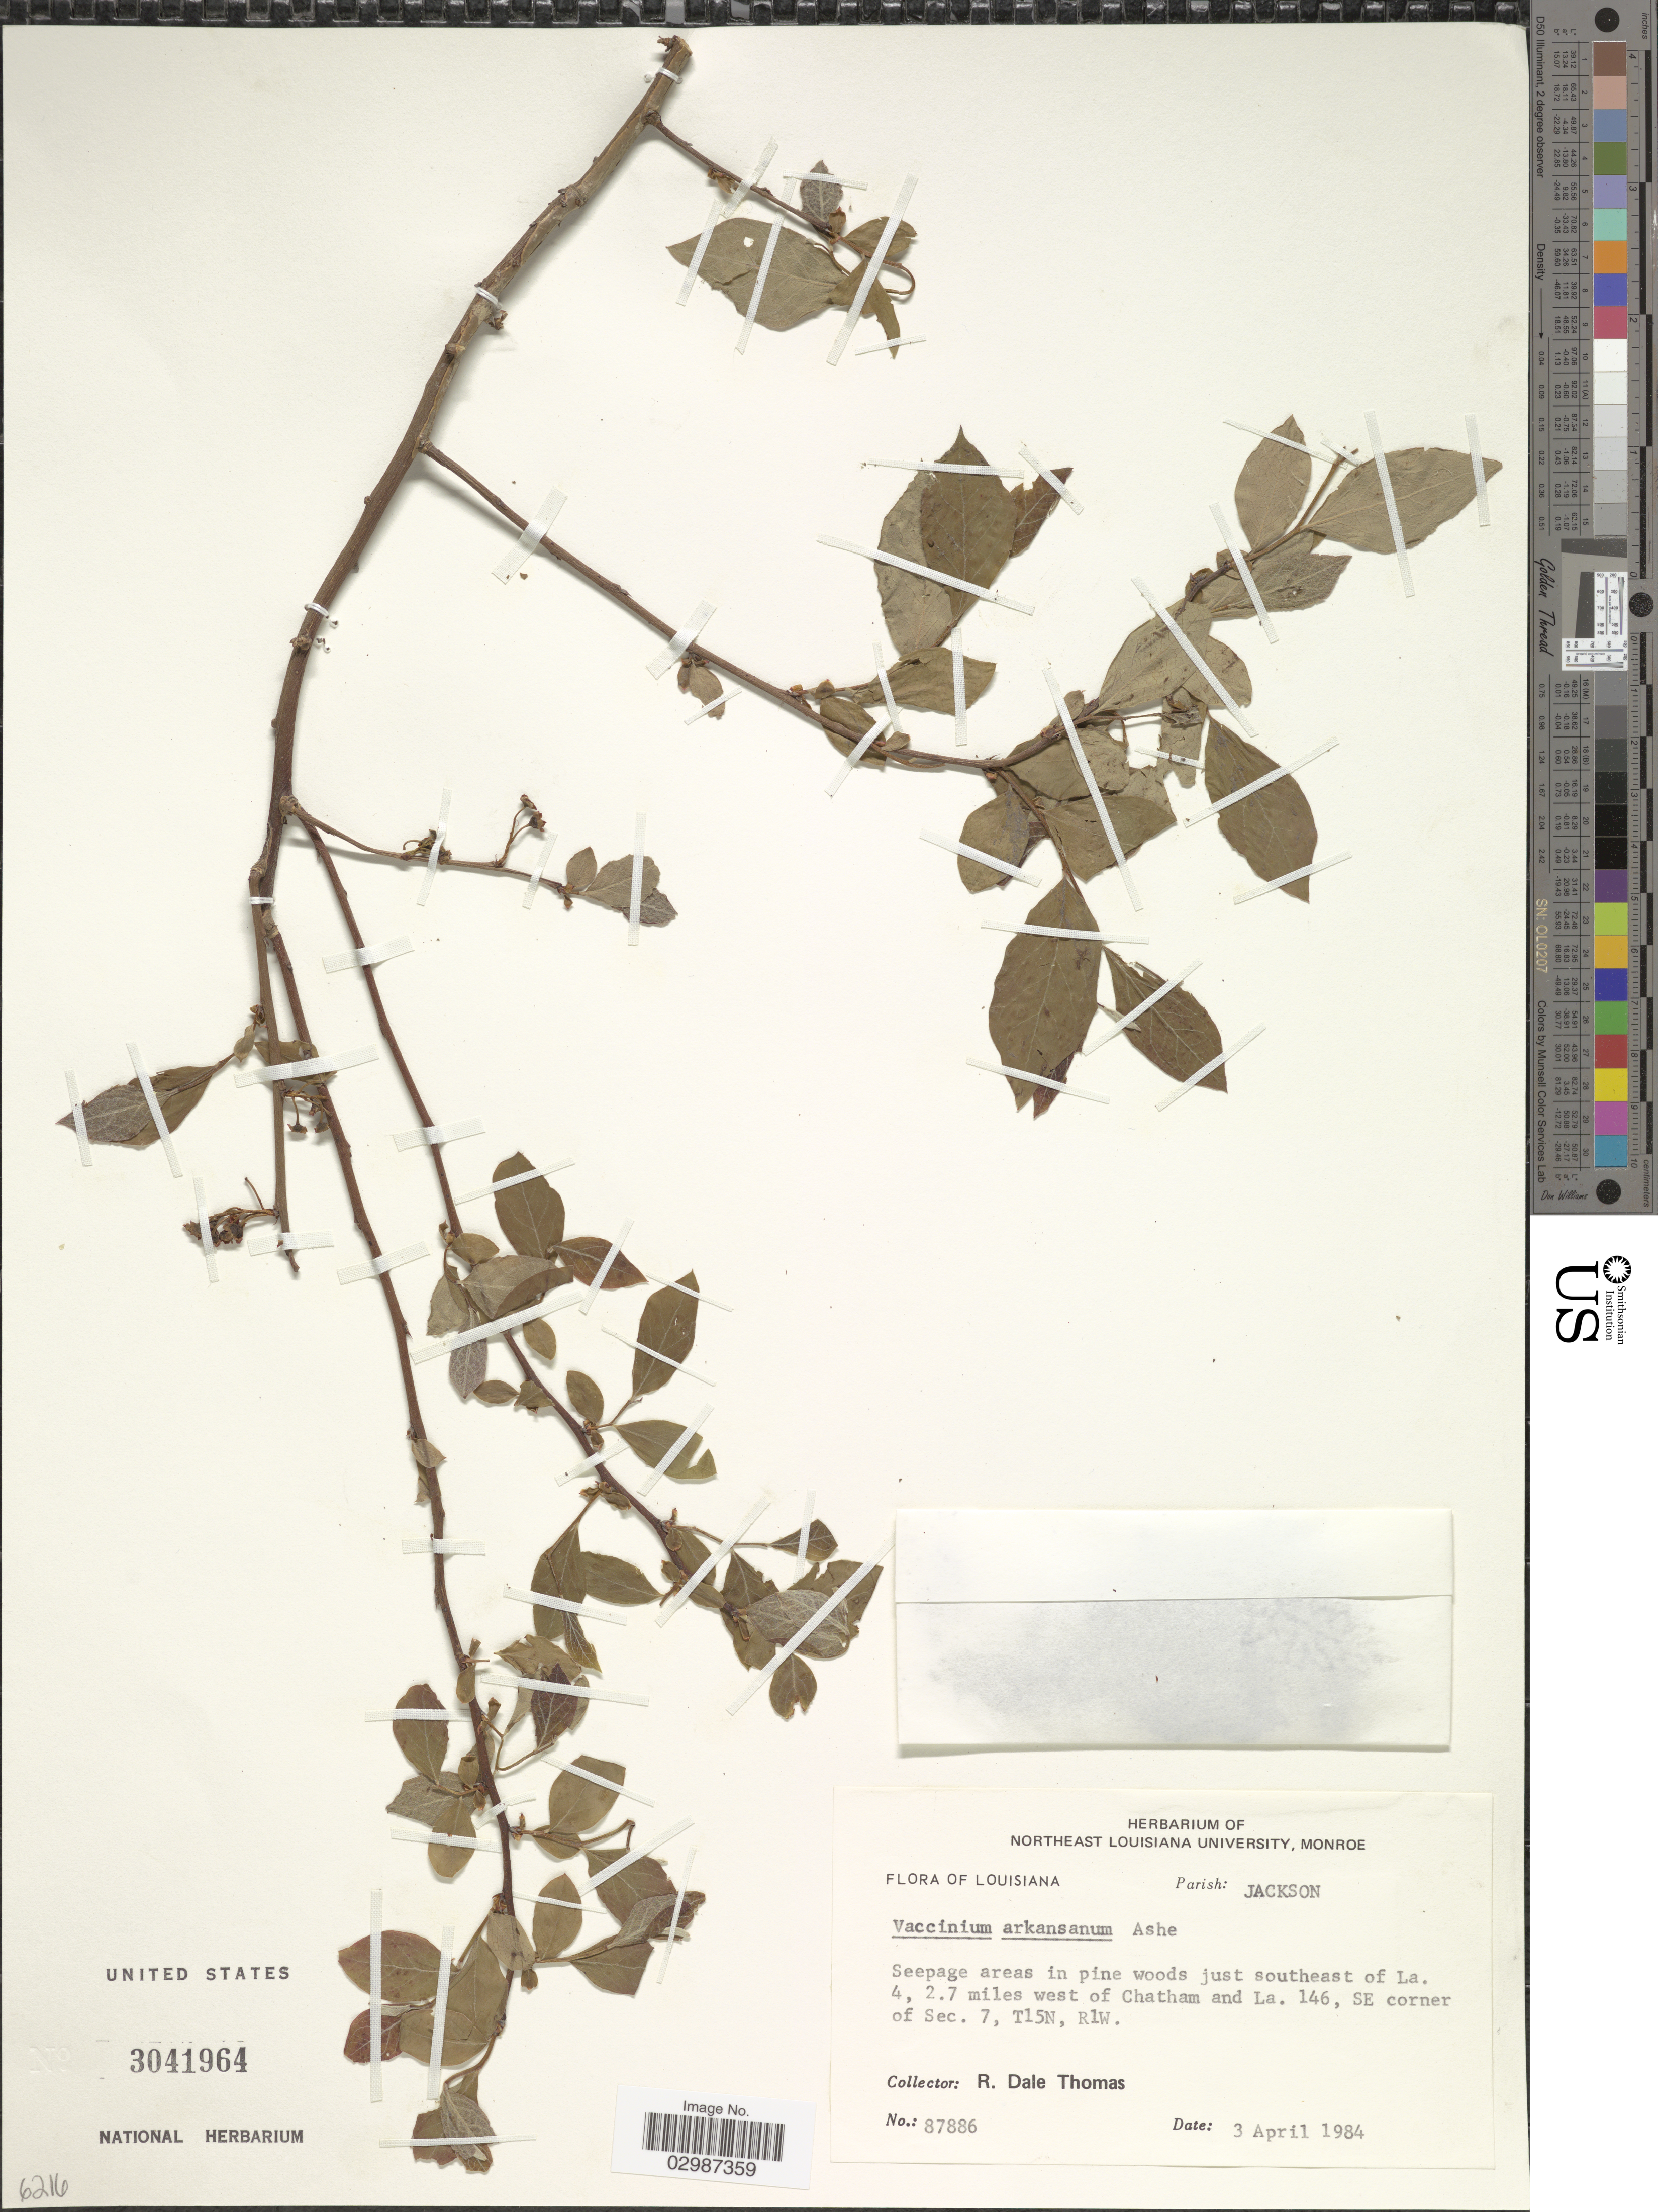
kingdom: Plantae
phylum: Tracheophyta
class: Magnoliopsida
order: Ericales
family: Ericaceae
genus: Vaccinium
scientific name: Vaccinium arkansanum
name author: Ashe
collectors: R. Thomas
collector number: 87886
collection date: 1984-04-03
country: United States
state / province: Louisiana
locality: Parish: Jackson, Seepage areas in pine woods just southeast of La. 4, 2.7 miles west of Chatham and La. 146, SE corner of Sec. 7, T15N, R1W.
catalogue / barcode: US 3041964